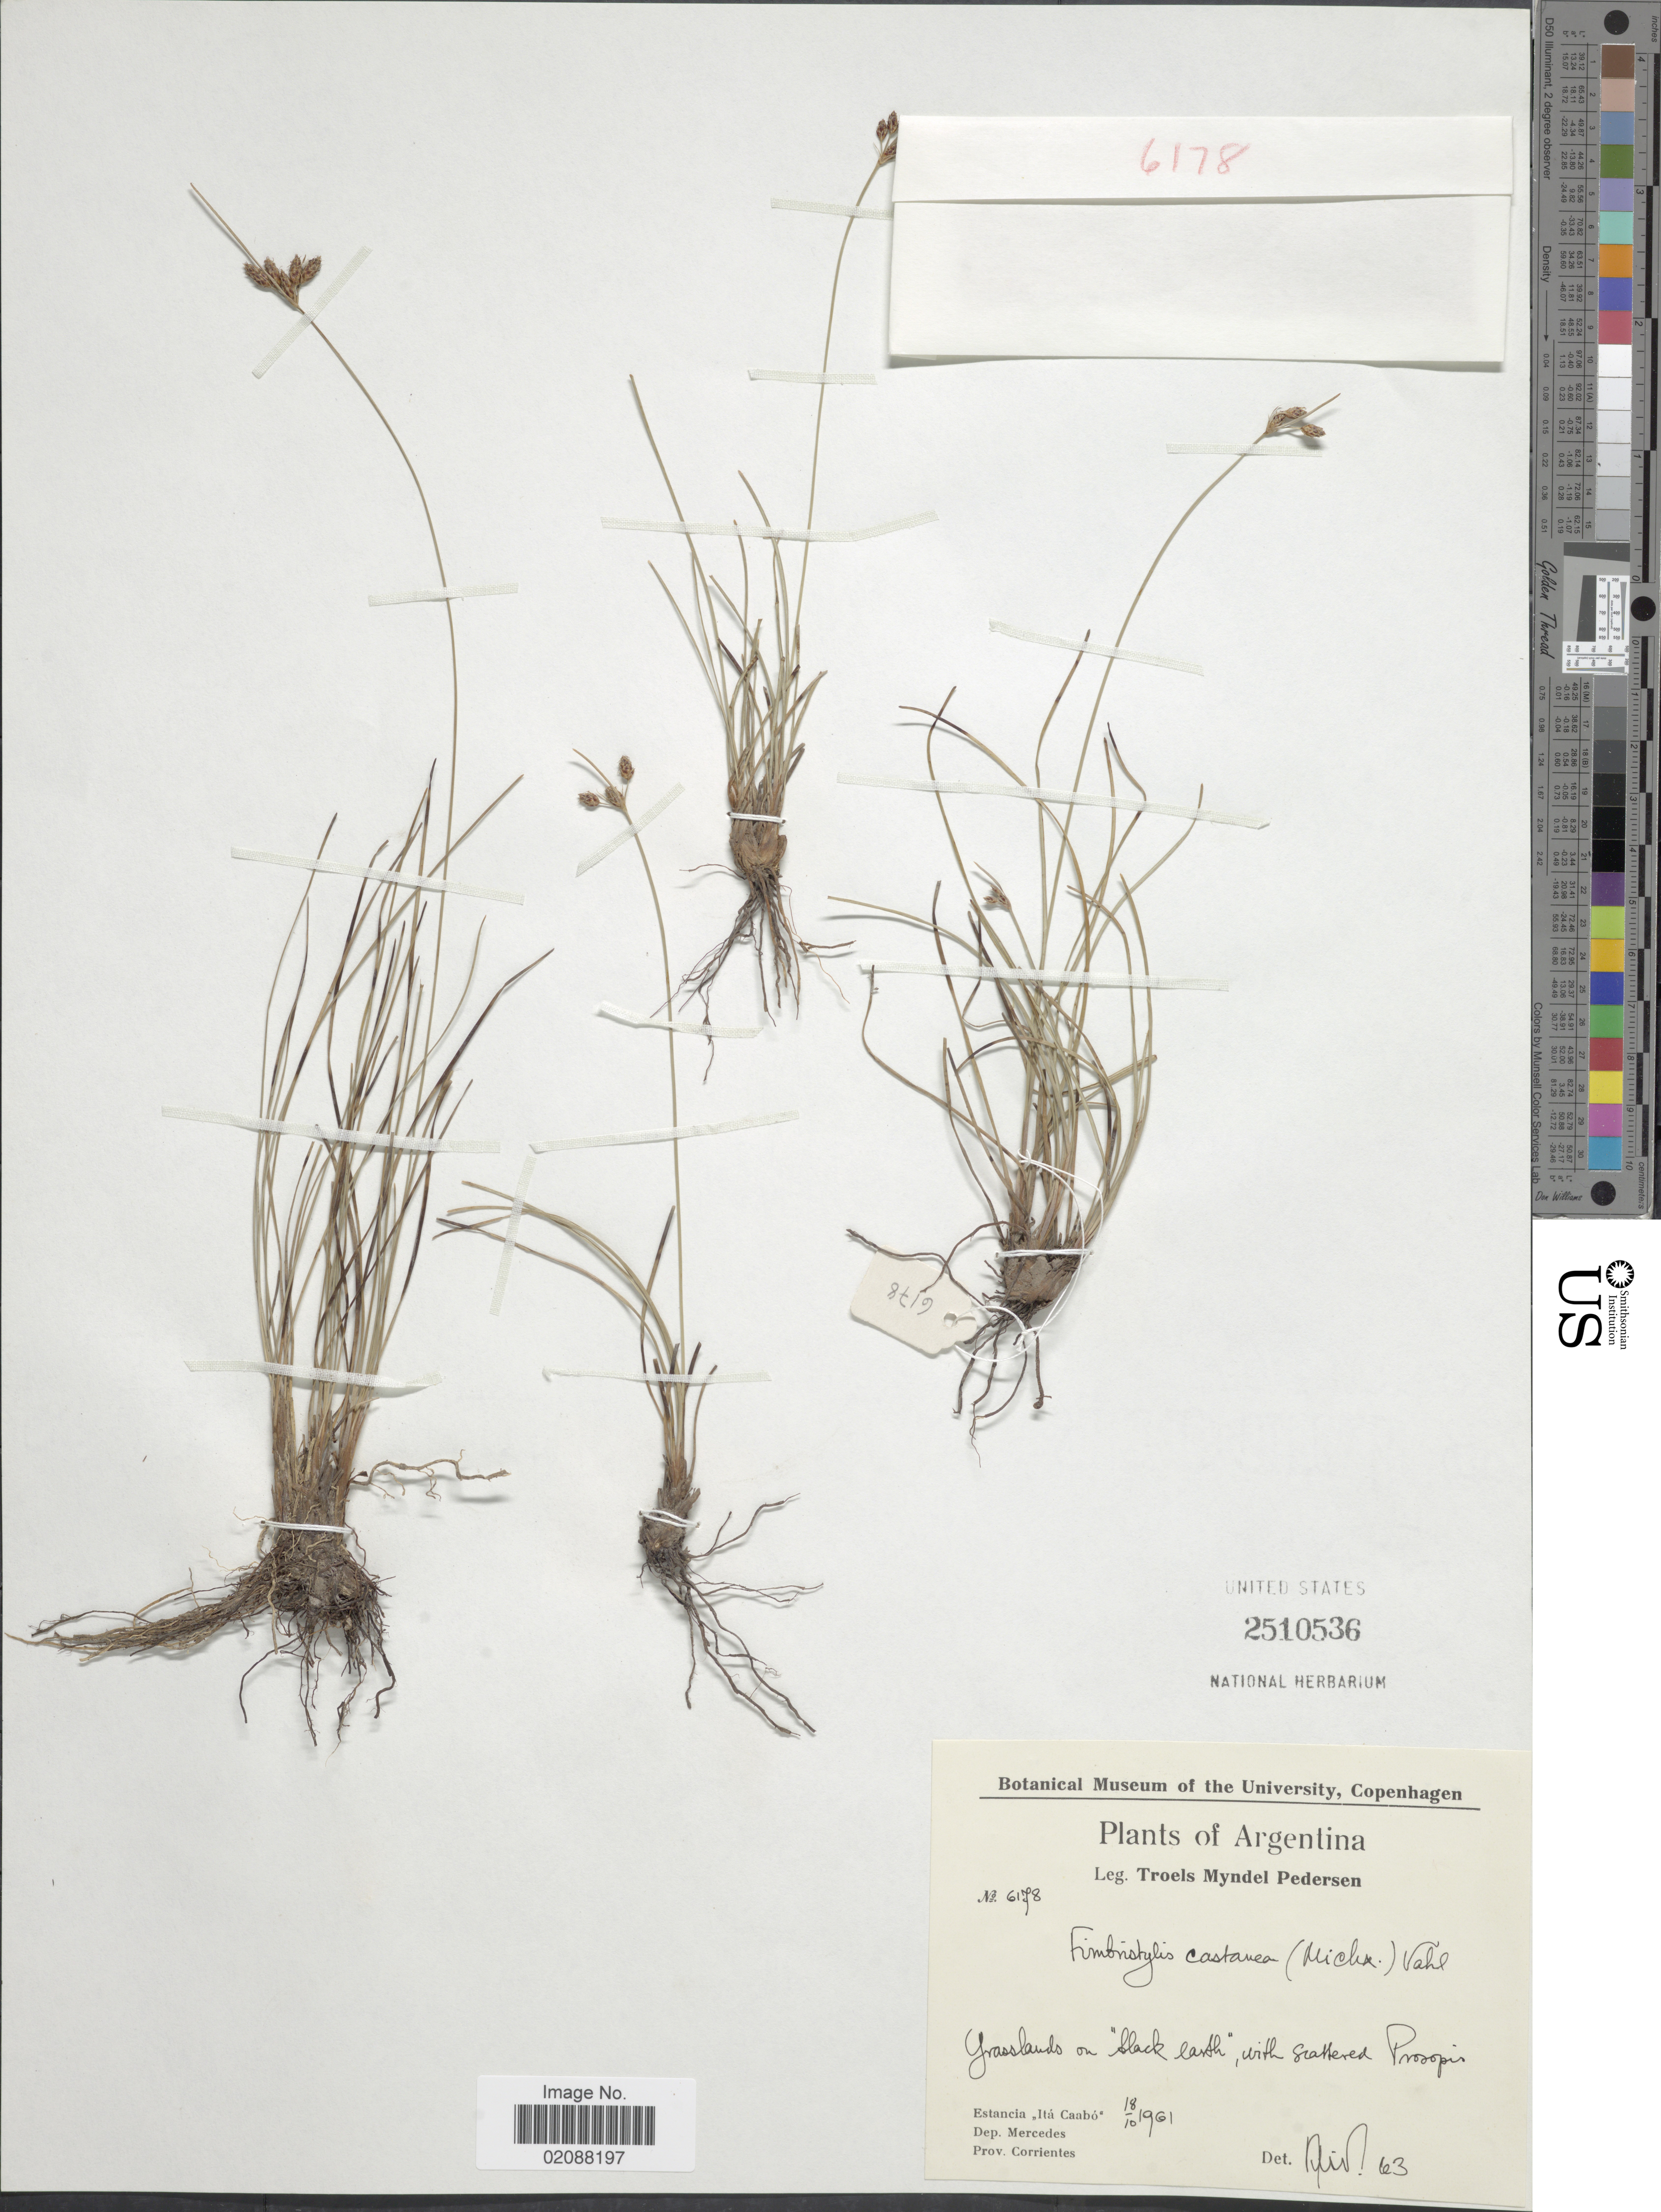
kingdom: Plantae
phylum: Tracheophyta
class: Liliopsida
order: Poales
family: Cyperaceae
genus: Fimbristylis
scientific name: Fimbristylis castanea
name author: (Michx.) Vahl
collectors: T. Pederson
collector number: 6178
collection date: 1961-10-18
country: Argentina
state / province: Corrientes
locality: Estancia Ita Caabo, Dep. Mercedes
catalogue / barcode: US 2510536